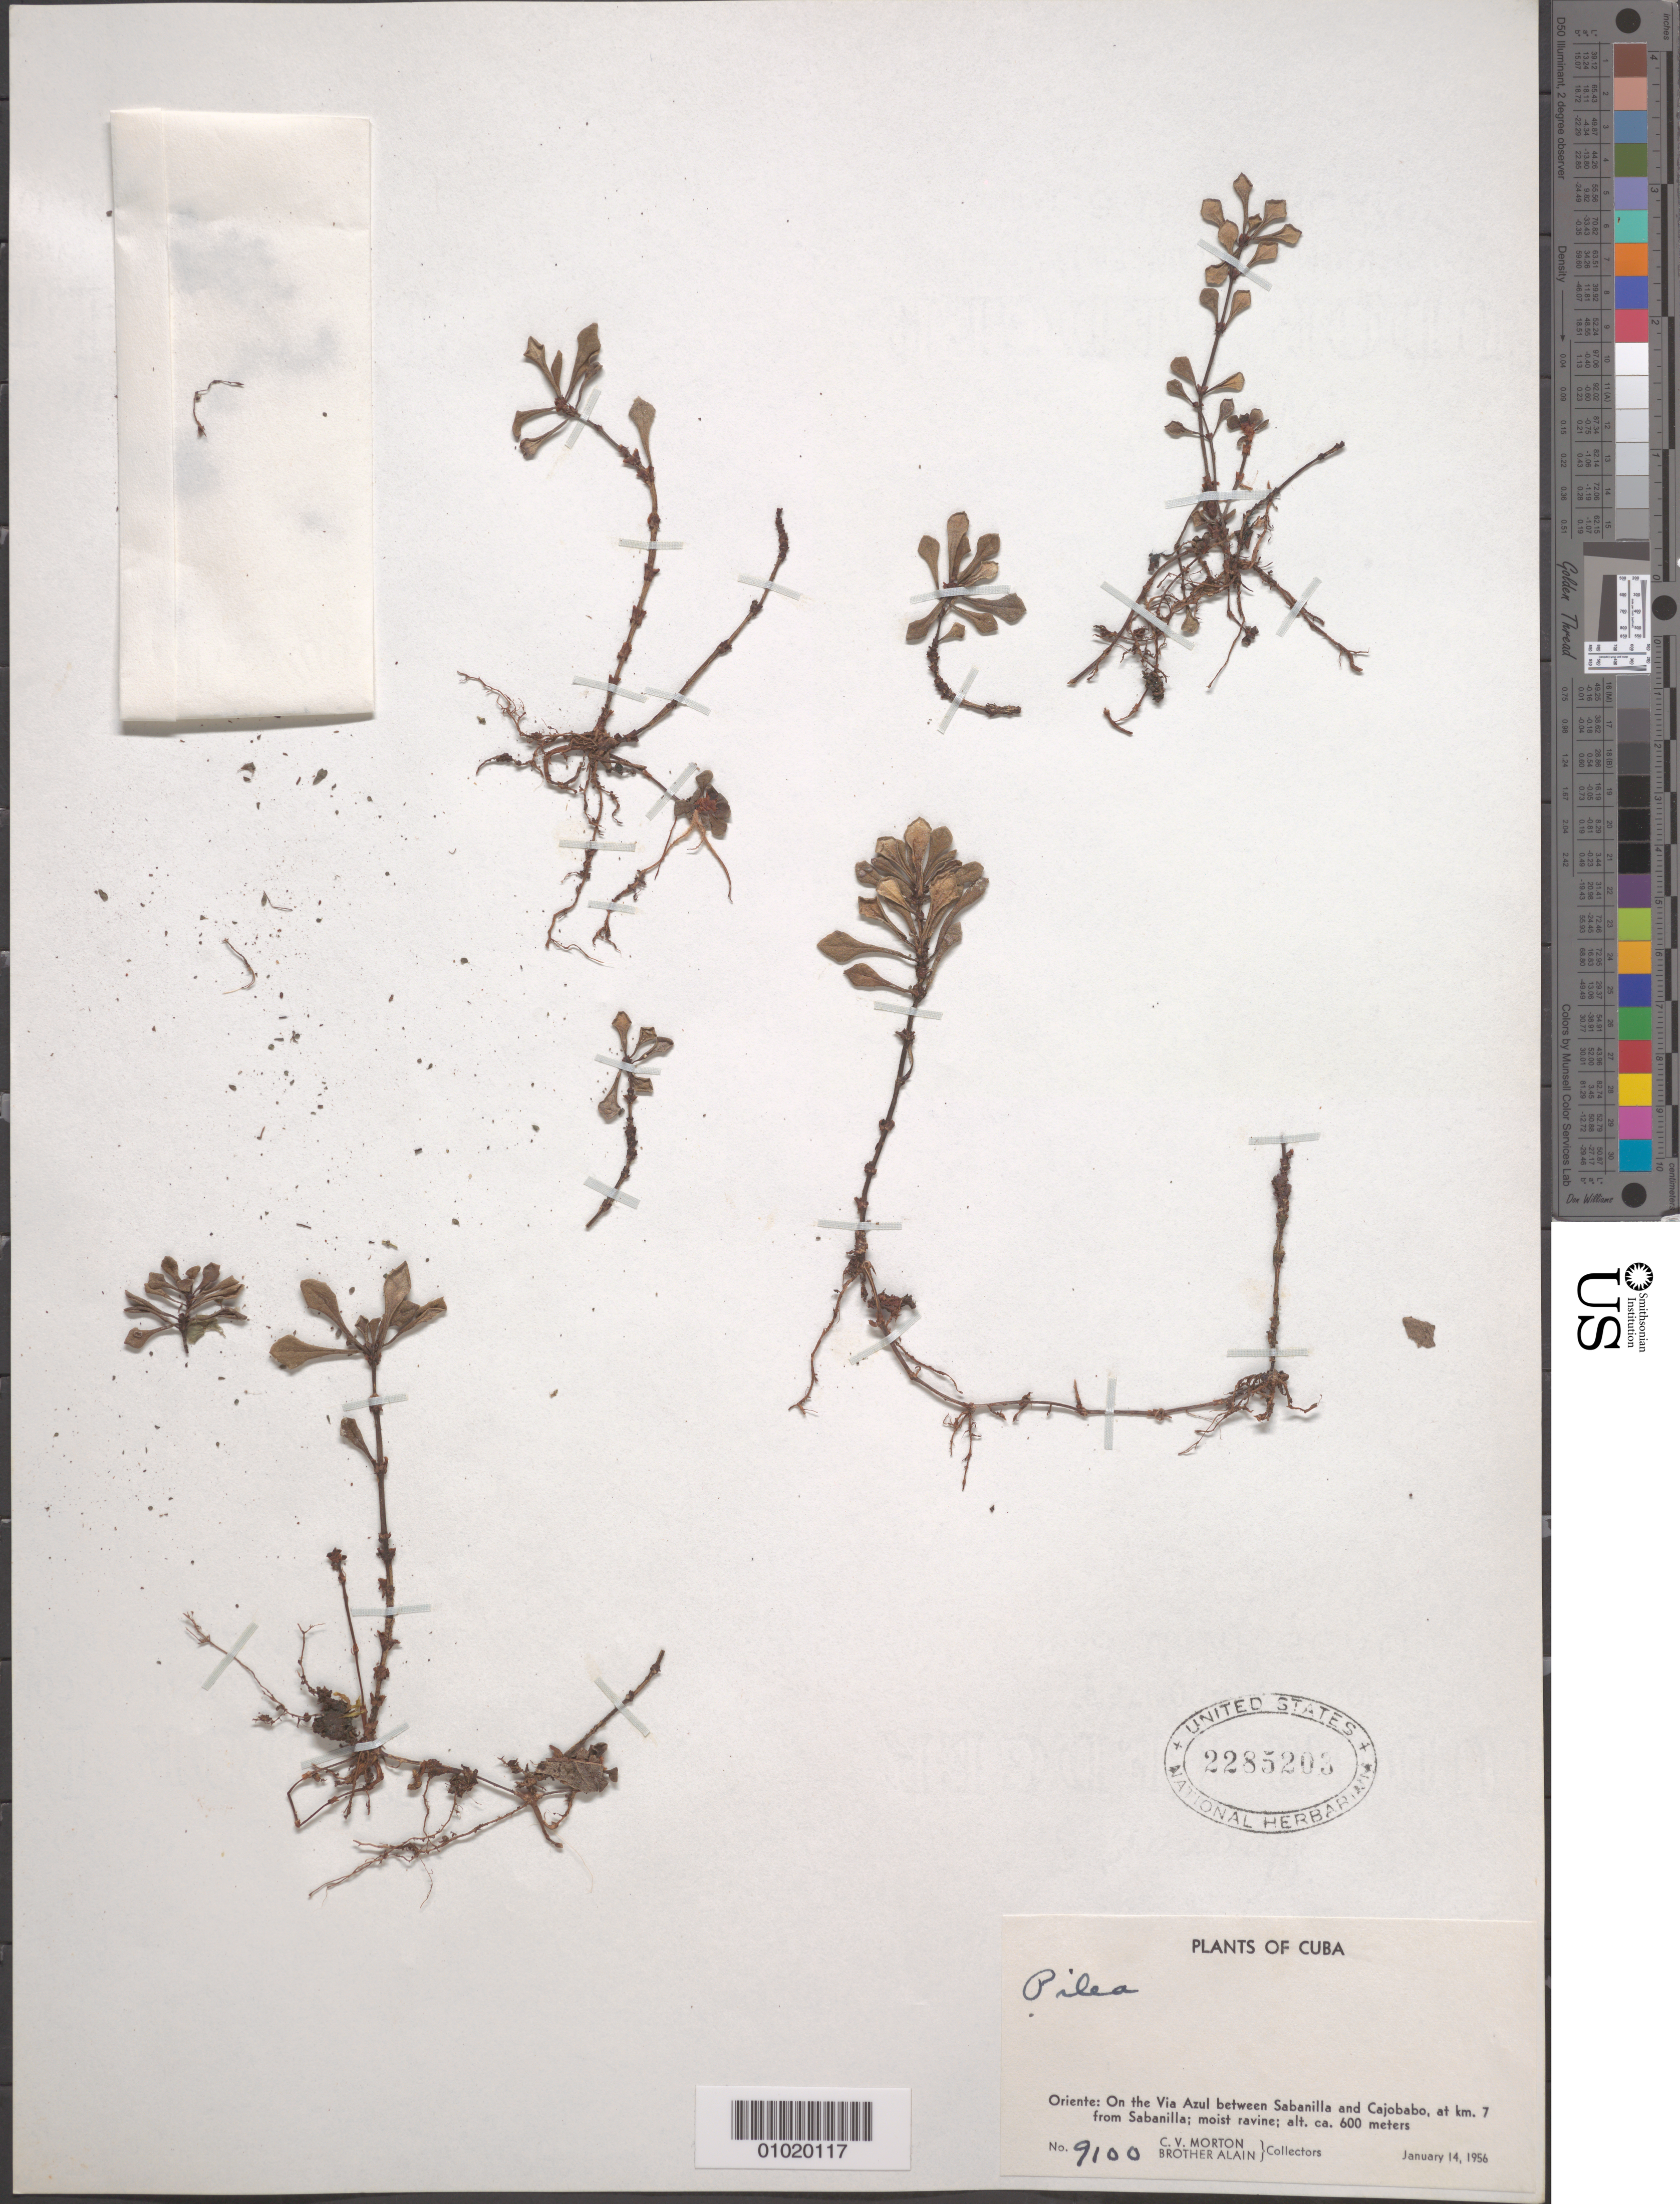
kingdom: Plantae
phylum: Tracheophyta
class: Magnoliopsida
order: Rosales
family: Urticaceae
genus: Pilea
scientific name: Pilea sp.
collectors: C. V. Morton & A. H. Liogier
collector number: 9100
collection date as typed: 14 Jan 1956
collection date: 1956-01-14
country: Cuba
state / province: Oriente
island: Cuba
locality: On the Via Azul between Sabanilla and Cajobabo, at km 7 from Sabanilla; moist ravine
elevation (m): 600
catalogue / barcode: US 2285203